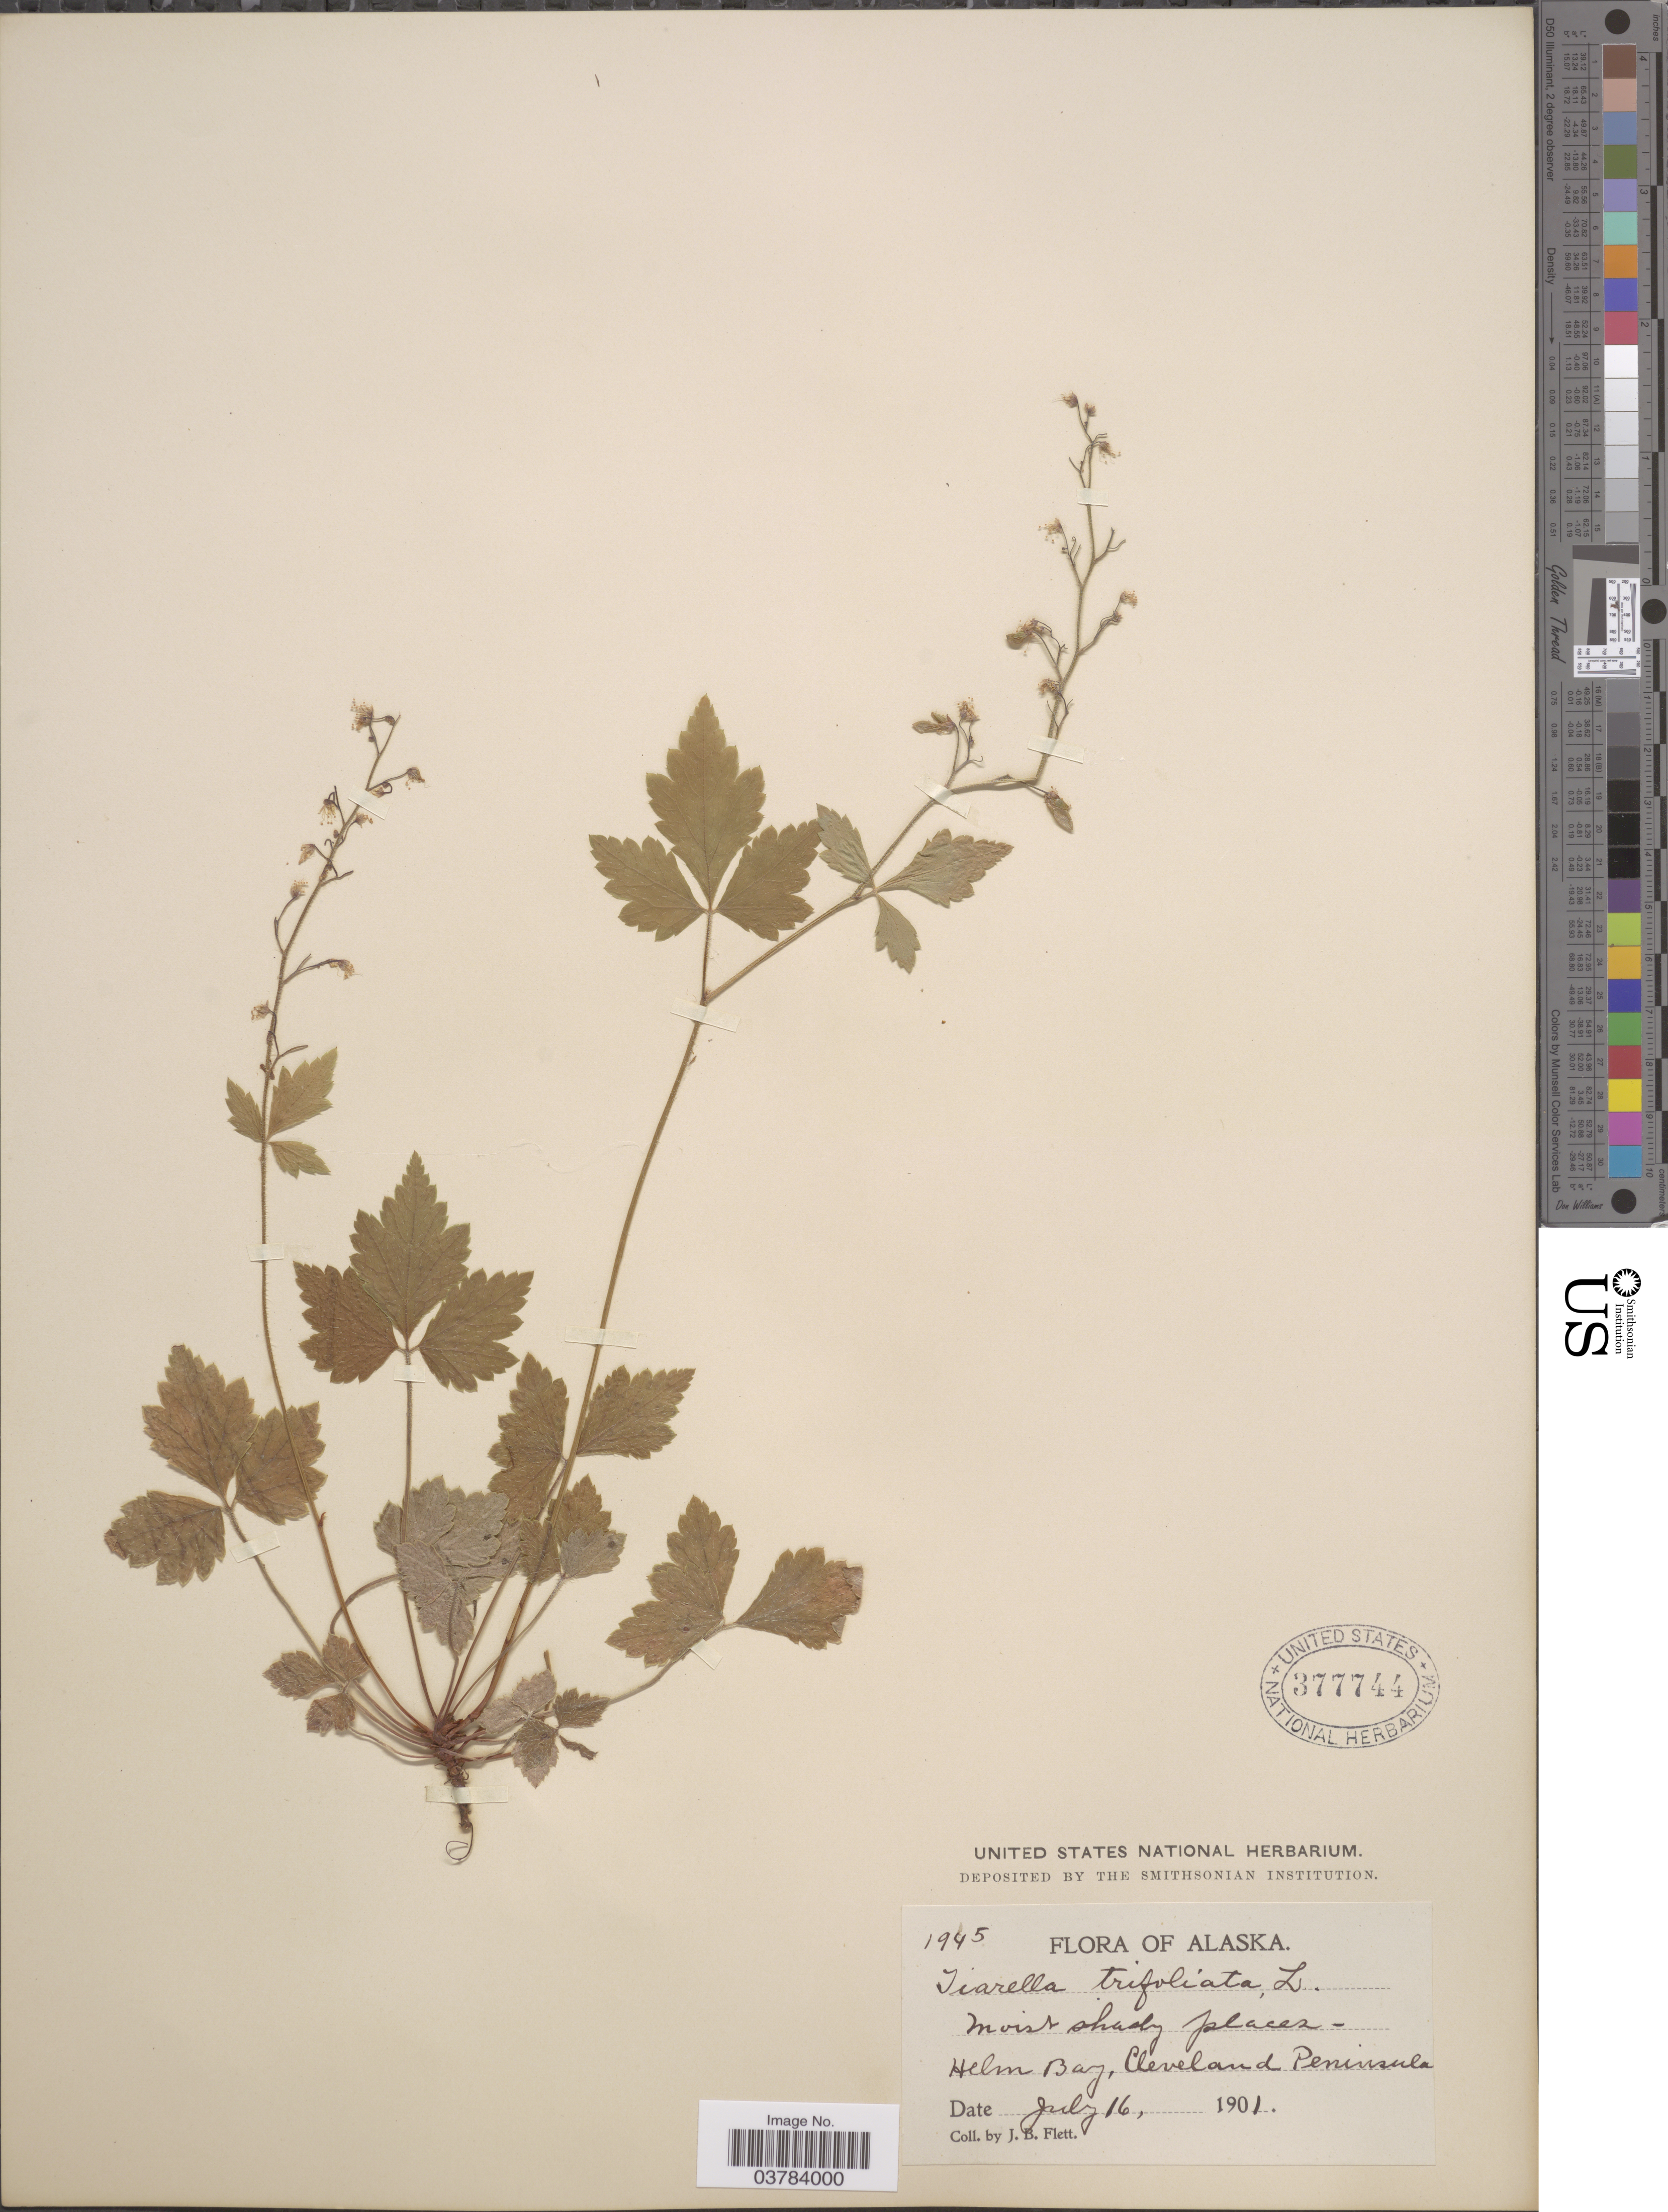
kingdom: Plantae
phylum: Tracheophyta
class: Magnoliopsida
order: Saxifragales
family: Saxifragaceae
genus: Tiarella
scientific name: Tiarella trifoliata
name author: L.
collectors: J. Flett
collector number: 1945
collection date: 1901-07-16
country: United States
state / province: Alaska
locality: Helm Bay, Cleveland Peninsula.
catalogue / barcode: US 377744